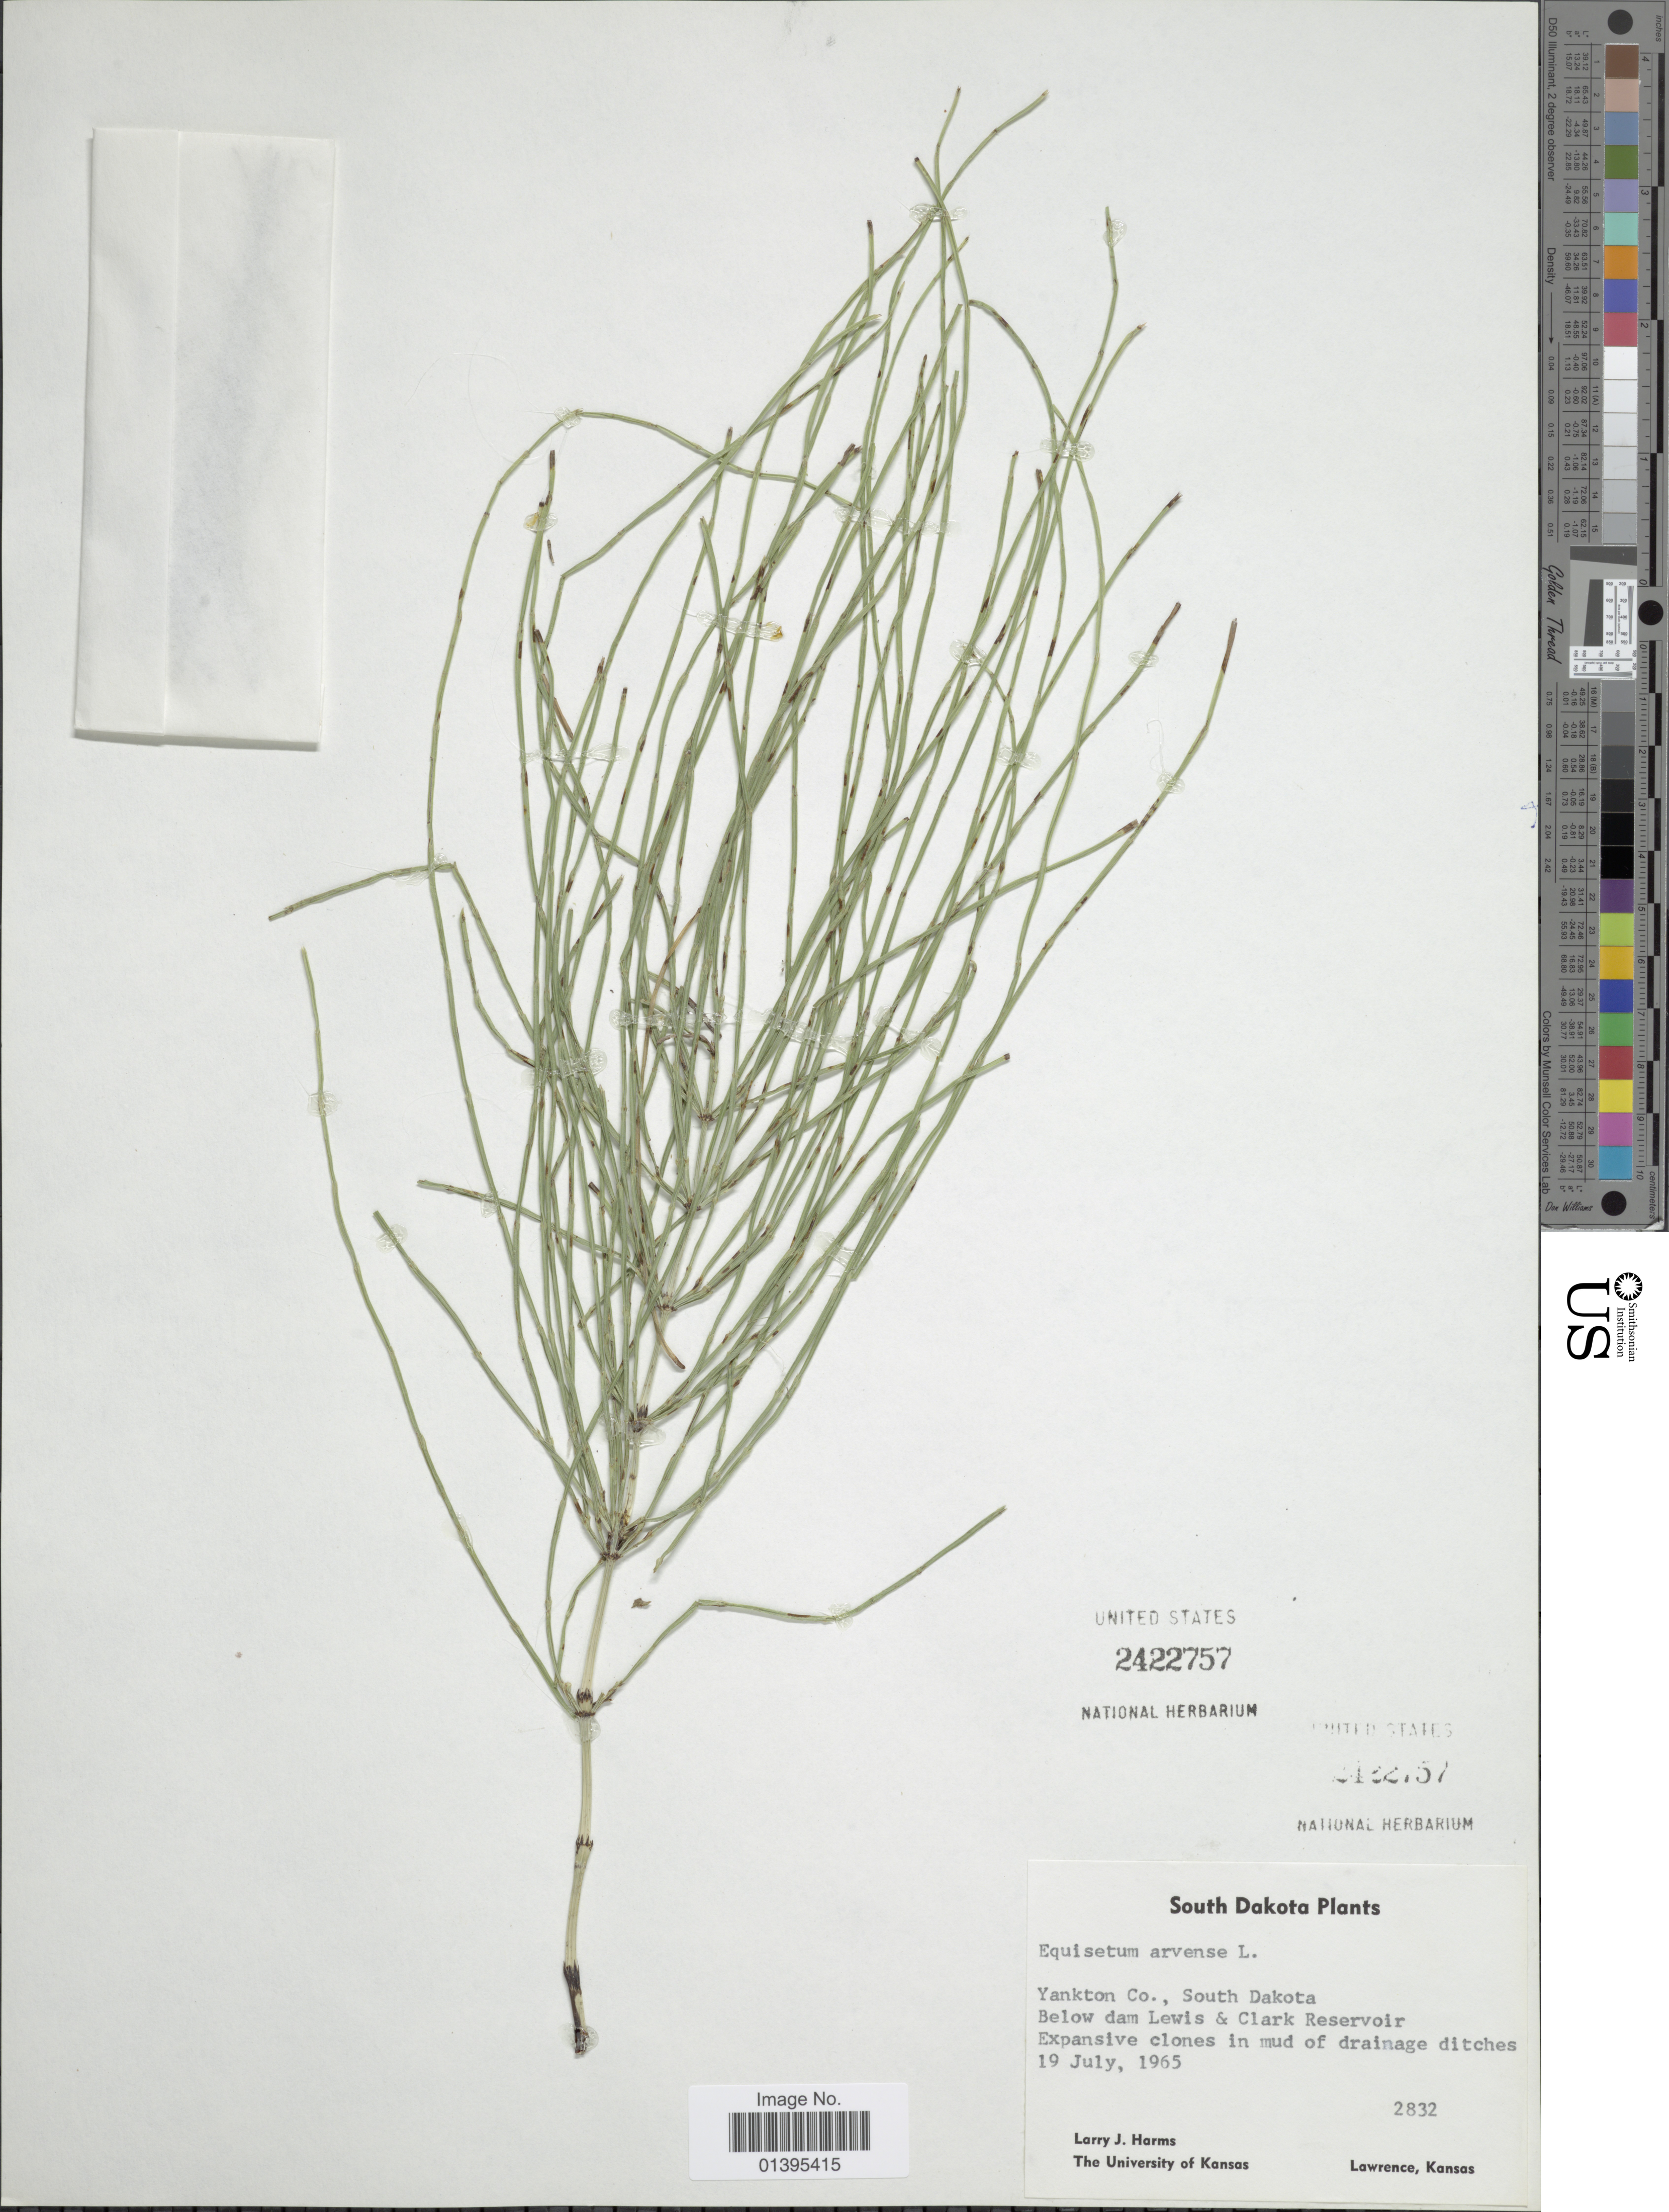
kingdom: Plantae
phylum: Tracheophyta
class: Polypodiopsida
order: Equisetales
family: Equisetaceae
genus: Equisetum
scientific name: Equisetum arvense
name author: L.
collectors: L. Harms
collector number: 2832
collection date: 1965-07-19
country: United States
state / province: South Dakota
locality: Yamkton Co., below dam Lewis & Clark Reservoir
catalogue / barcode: US 2422757